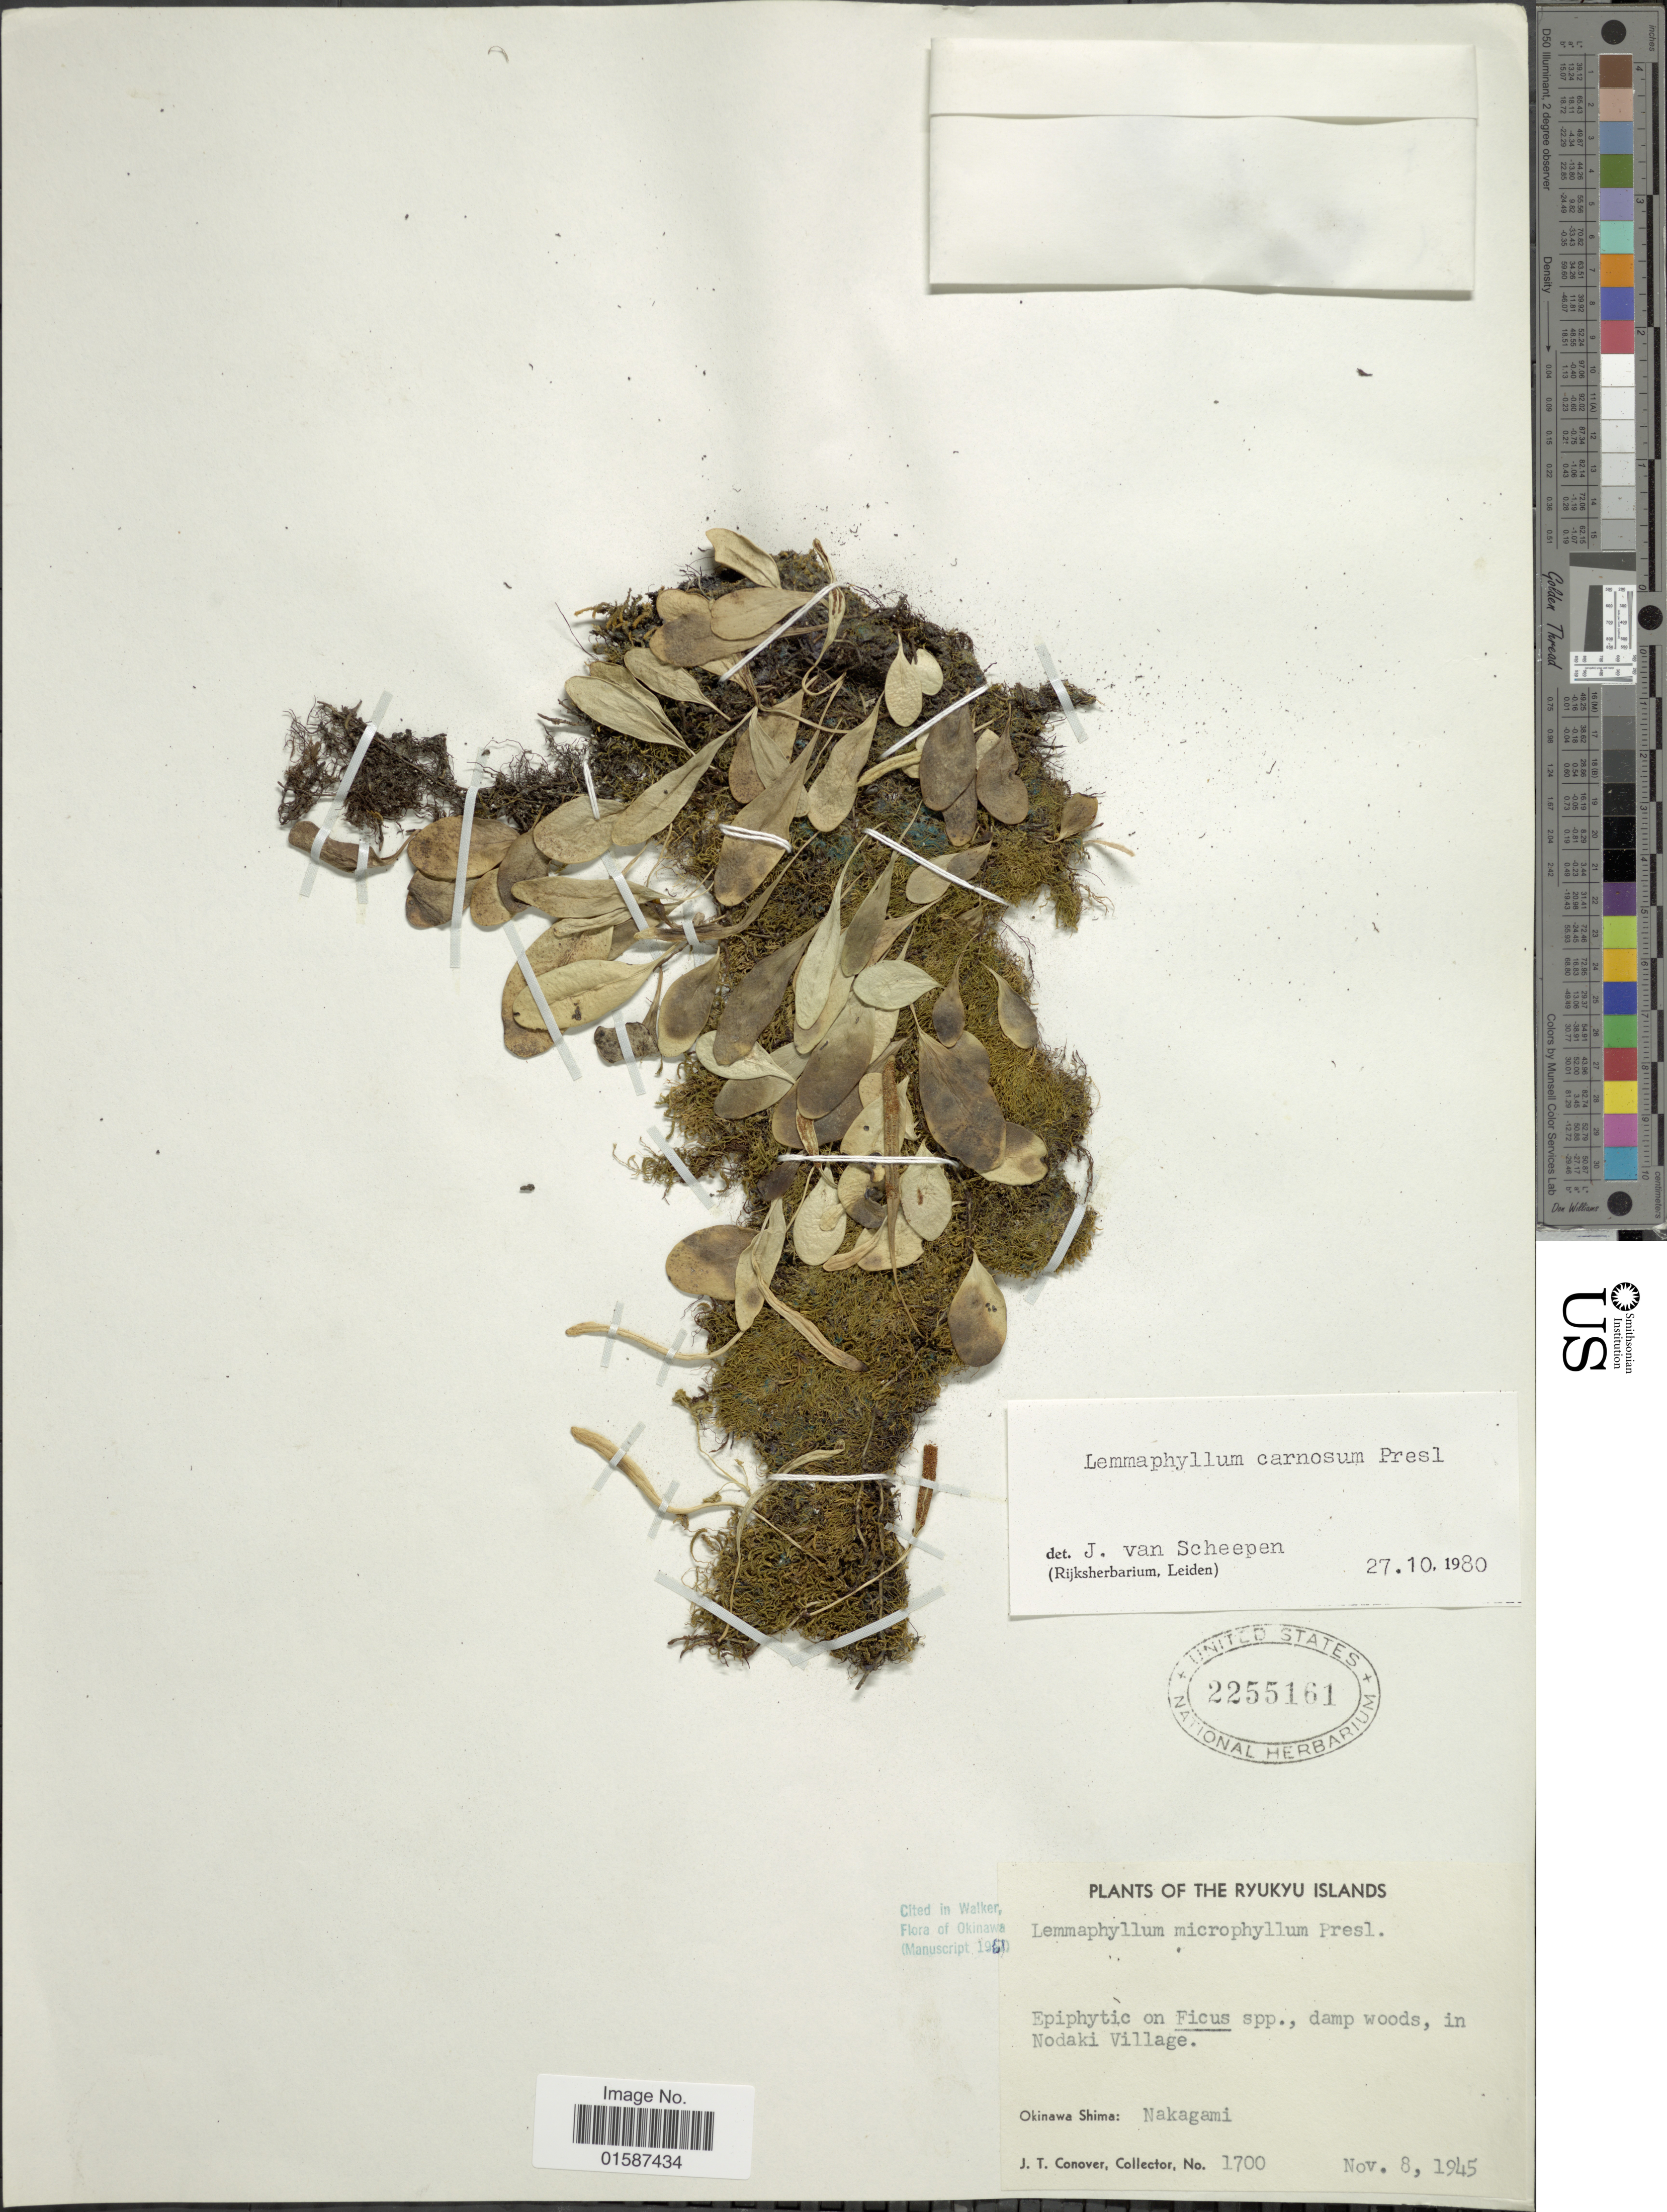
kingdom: Plantae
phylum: Tracheophyta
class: Polypodiopsida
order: Polypodiales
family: Polypodiaceae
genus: Lemmaphyllum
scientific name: Lemmaphyllum carnosum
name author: (J. Sm. ex Hook.) C. Presl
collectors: J. T. Conover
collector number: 1700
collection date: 1945-11-08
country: Japan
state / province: Okinawa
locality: Ryukyu Islands, Okinawa shima: Nakagami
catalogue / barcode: US 2255161